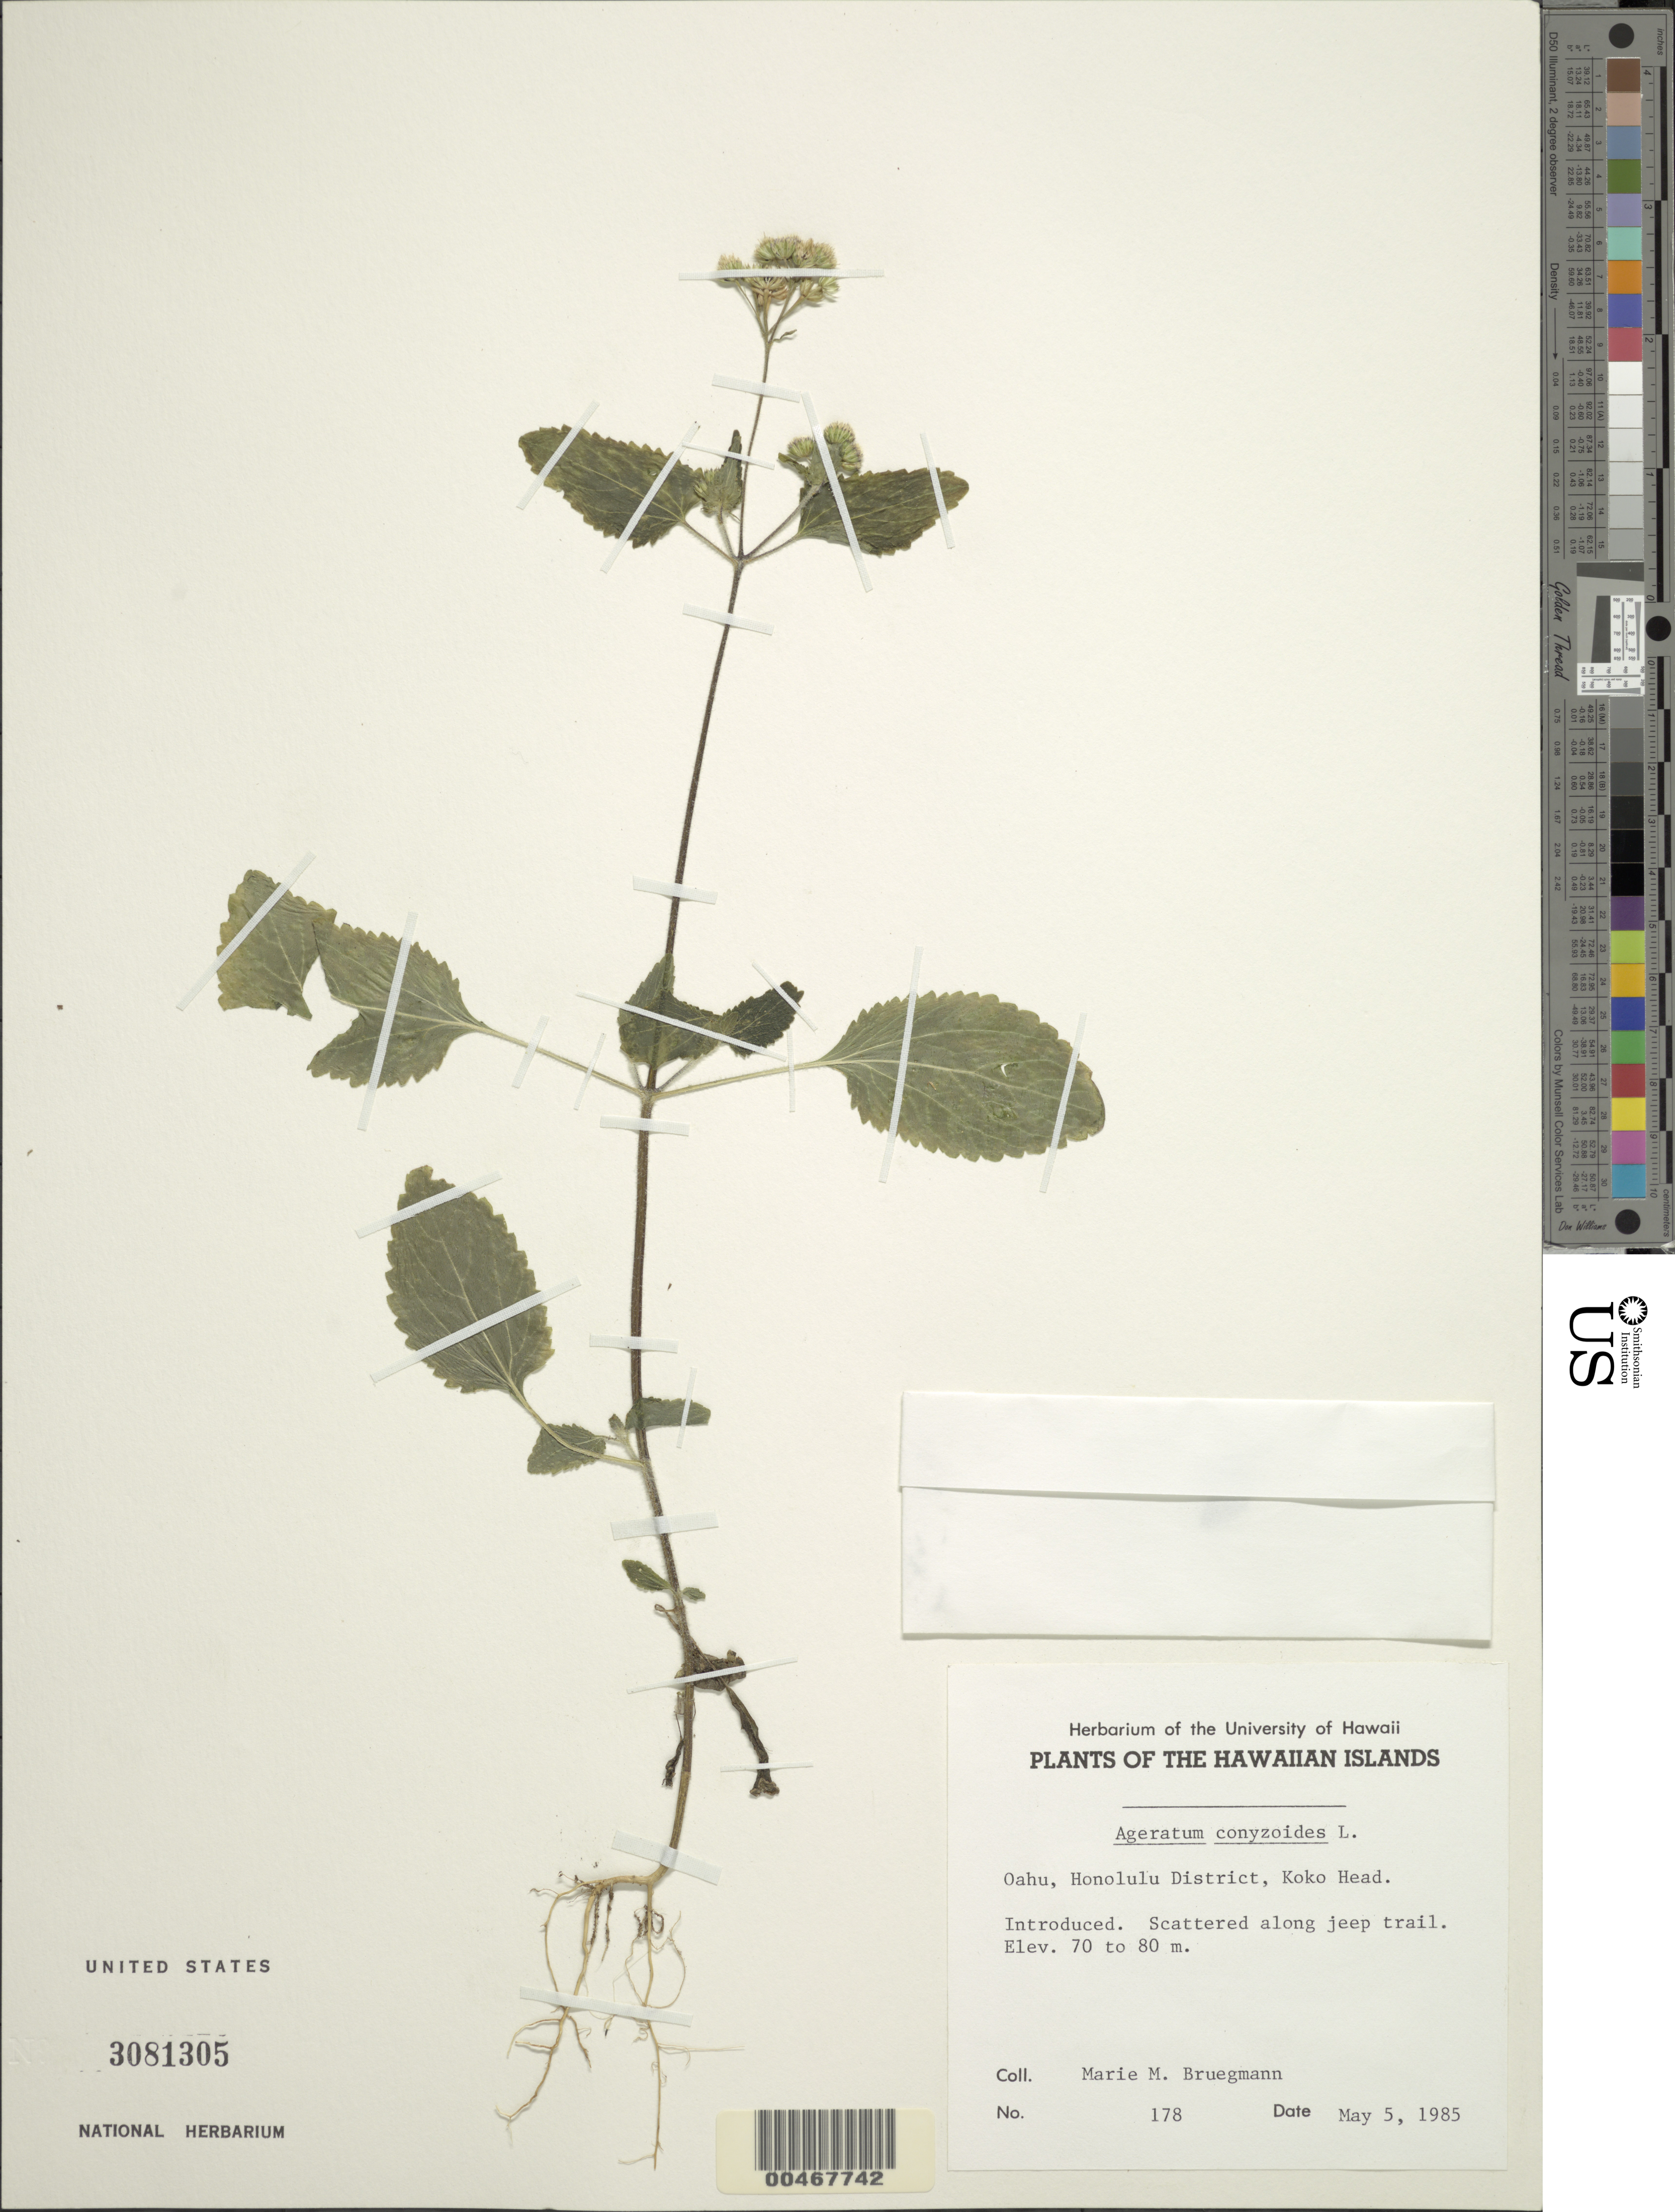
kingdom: Plantae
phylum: Tracheophyta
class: Magnoliopsida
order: Asterales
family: Asteraceae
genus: Ageratum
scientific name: Ageratum conyzoides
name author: L.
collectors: M. Bruegmann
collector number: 178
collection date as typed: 5 May 1985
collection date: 1985-05-05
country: United States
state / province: Hawaii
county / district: Honolulu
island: Oahu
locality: Honolulu Dist., Koko Hd.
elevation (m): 70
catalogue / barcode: US 3081305